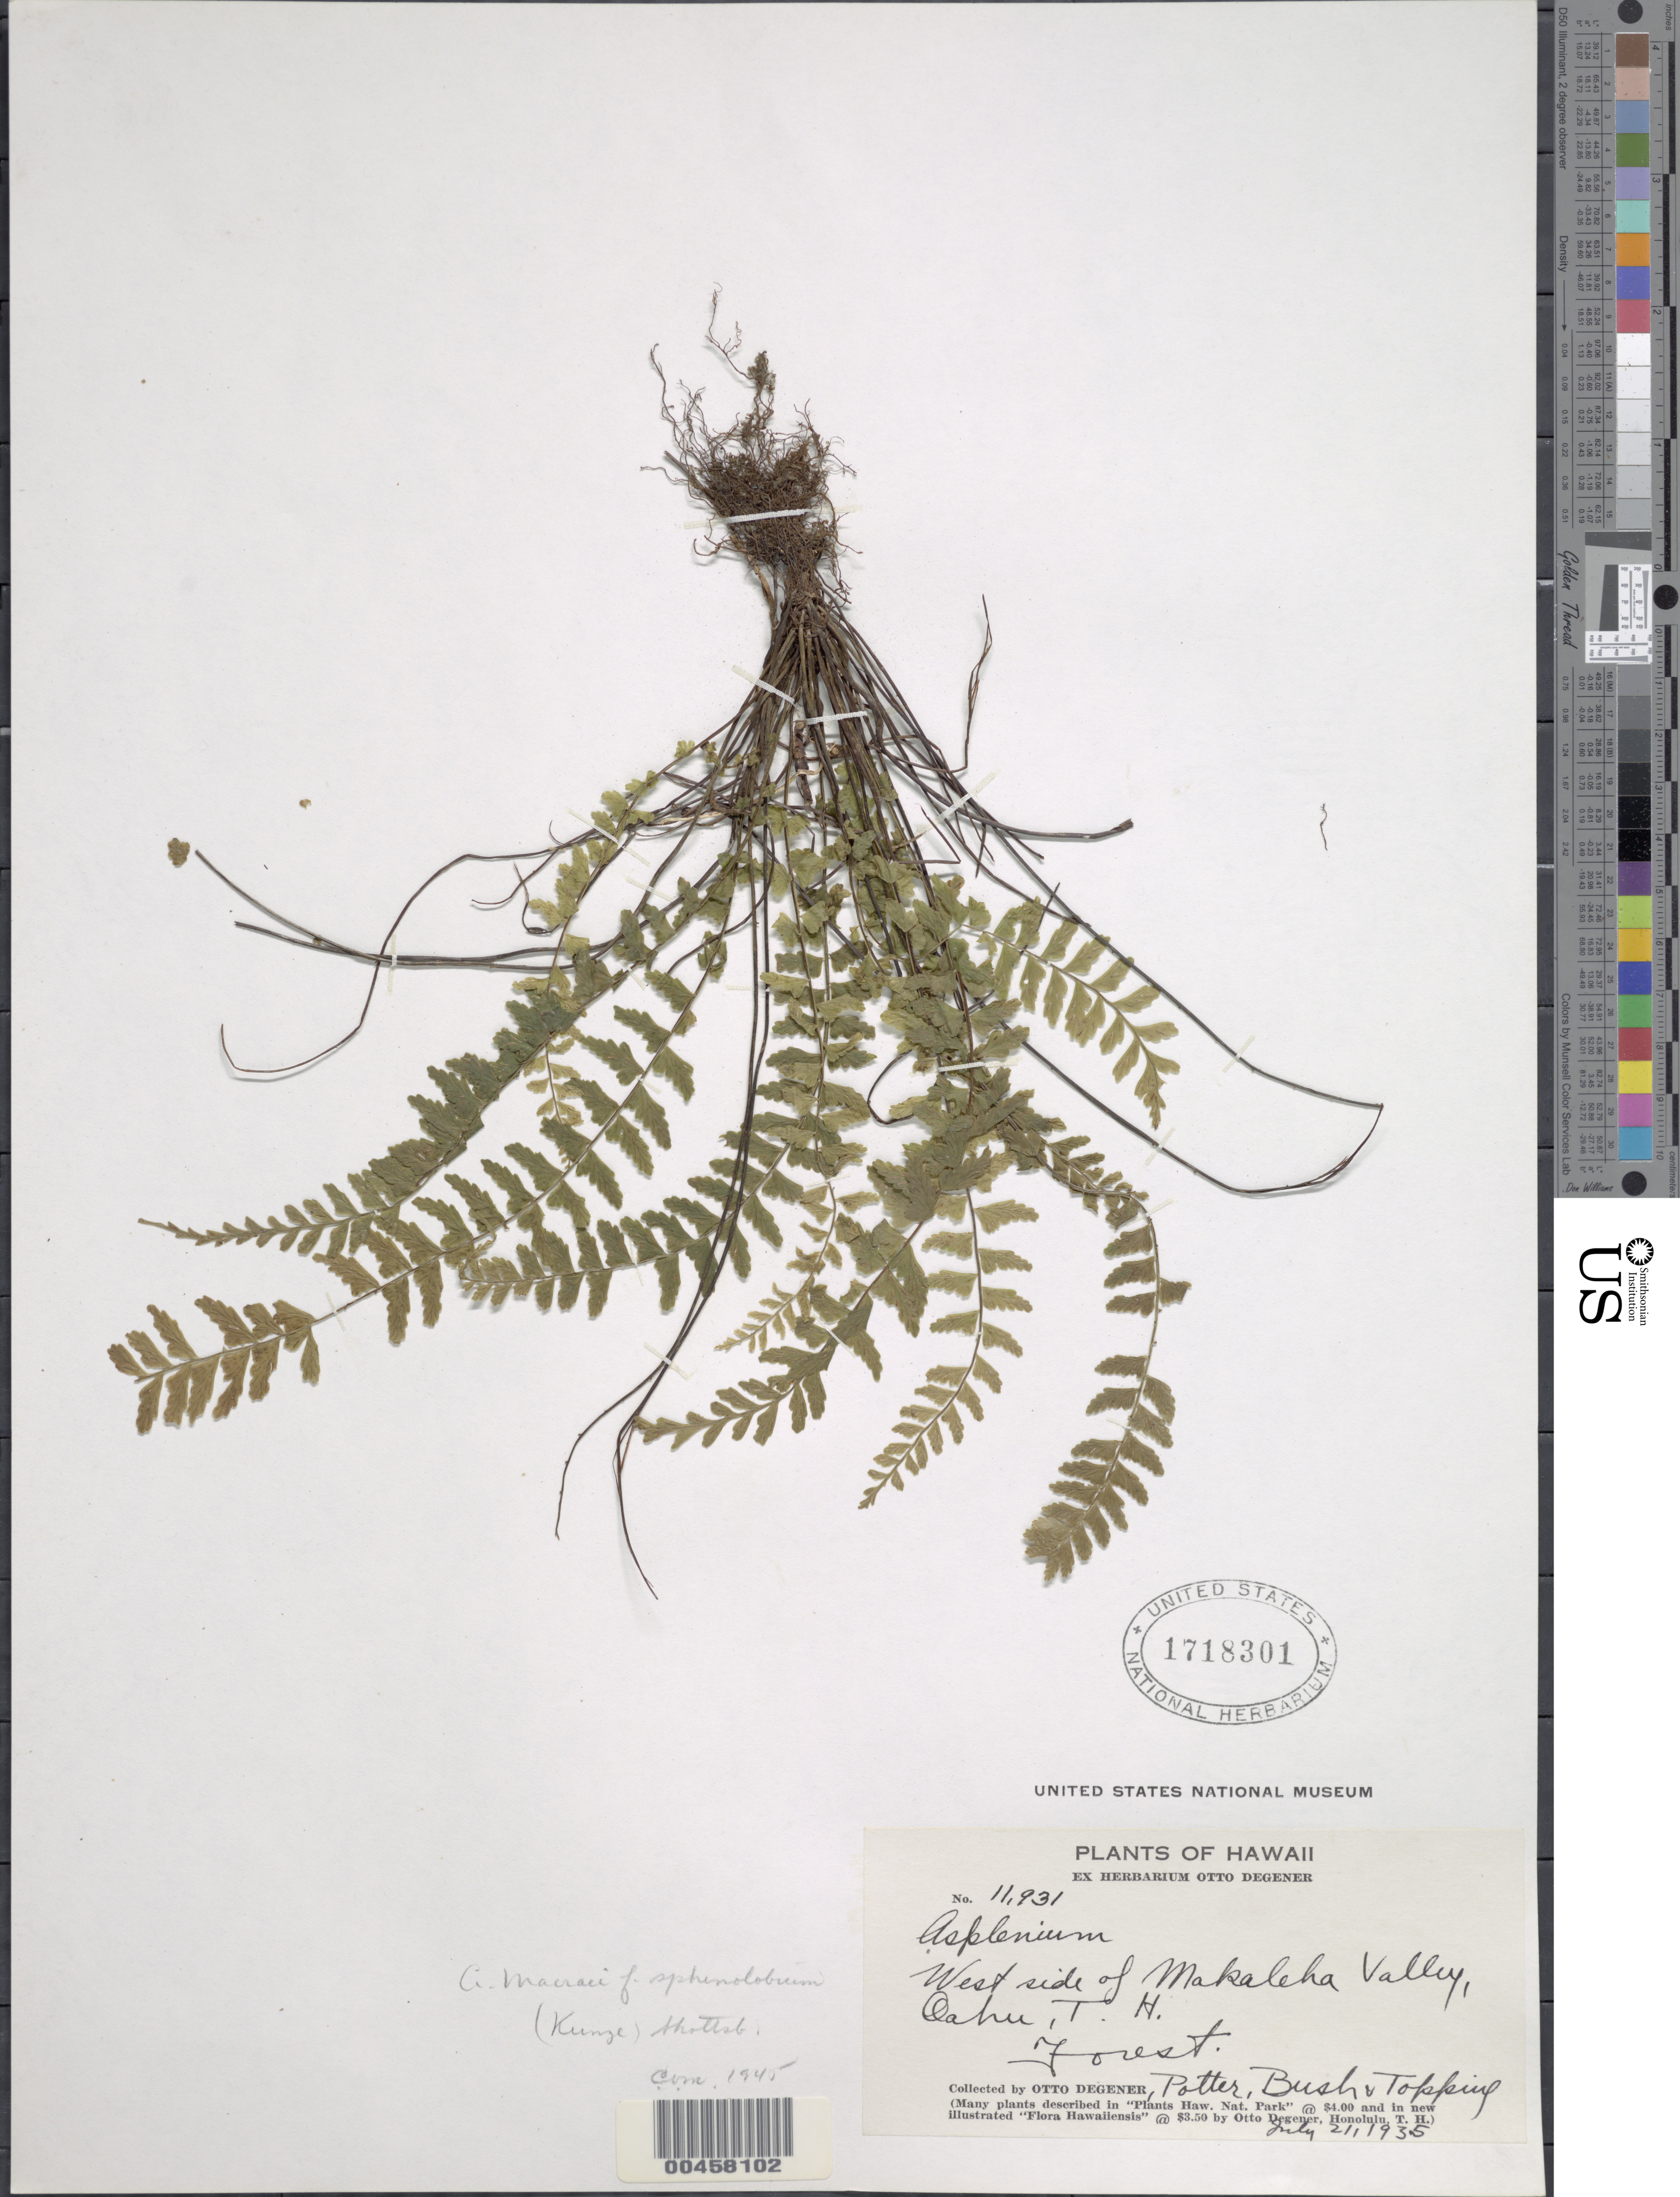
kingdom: Plantae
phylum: Tracheophyta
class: Polypodiopsida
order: Polypodiales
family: Aspleniaceae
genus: Asplenium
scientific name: Asplenium macraei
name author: Hook. & Grev.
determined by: Wagner, W. L., (BOT), Smithsonian Institution - National Museum of Natural History (UNITED STATES)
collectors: O. Degener, Potter, B. F. Bush & D. L. Topping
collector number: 11931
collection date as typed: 21 Jul 1936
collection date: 1936-07-21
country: United States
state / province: Hawaii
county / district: Honolulu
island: Oahu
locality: West side of Makaleha Valley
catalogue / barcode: US 1718301